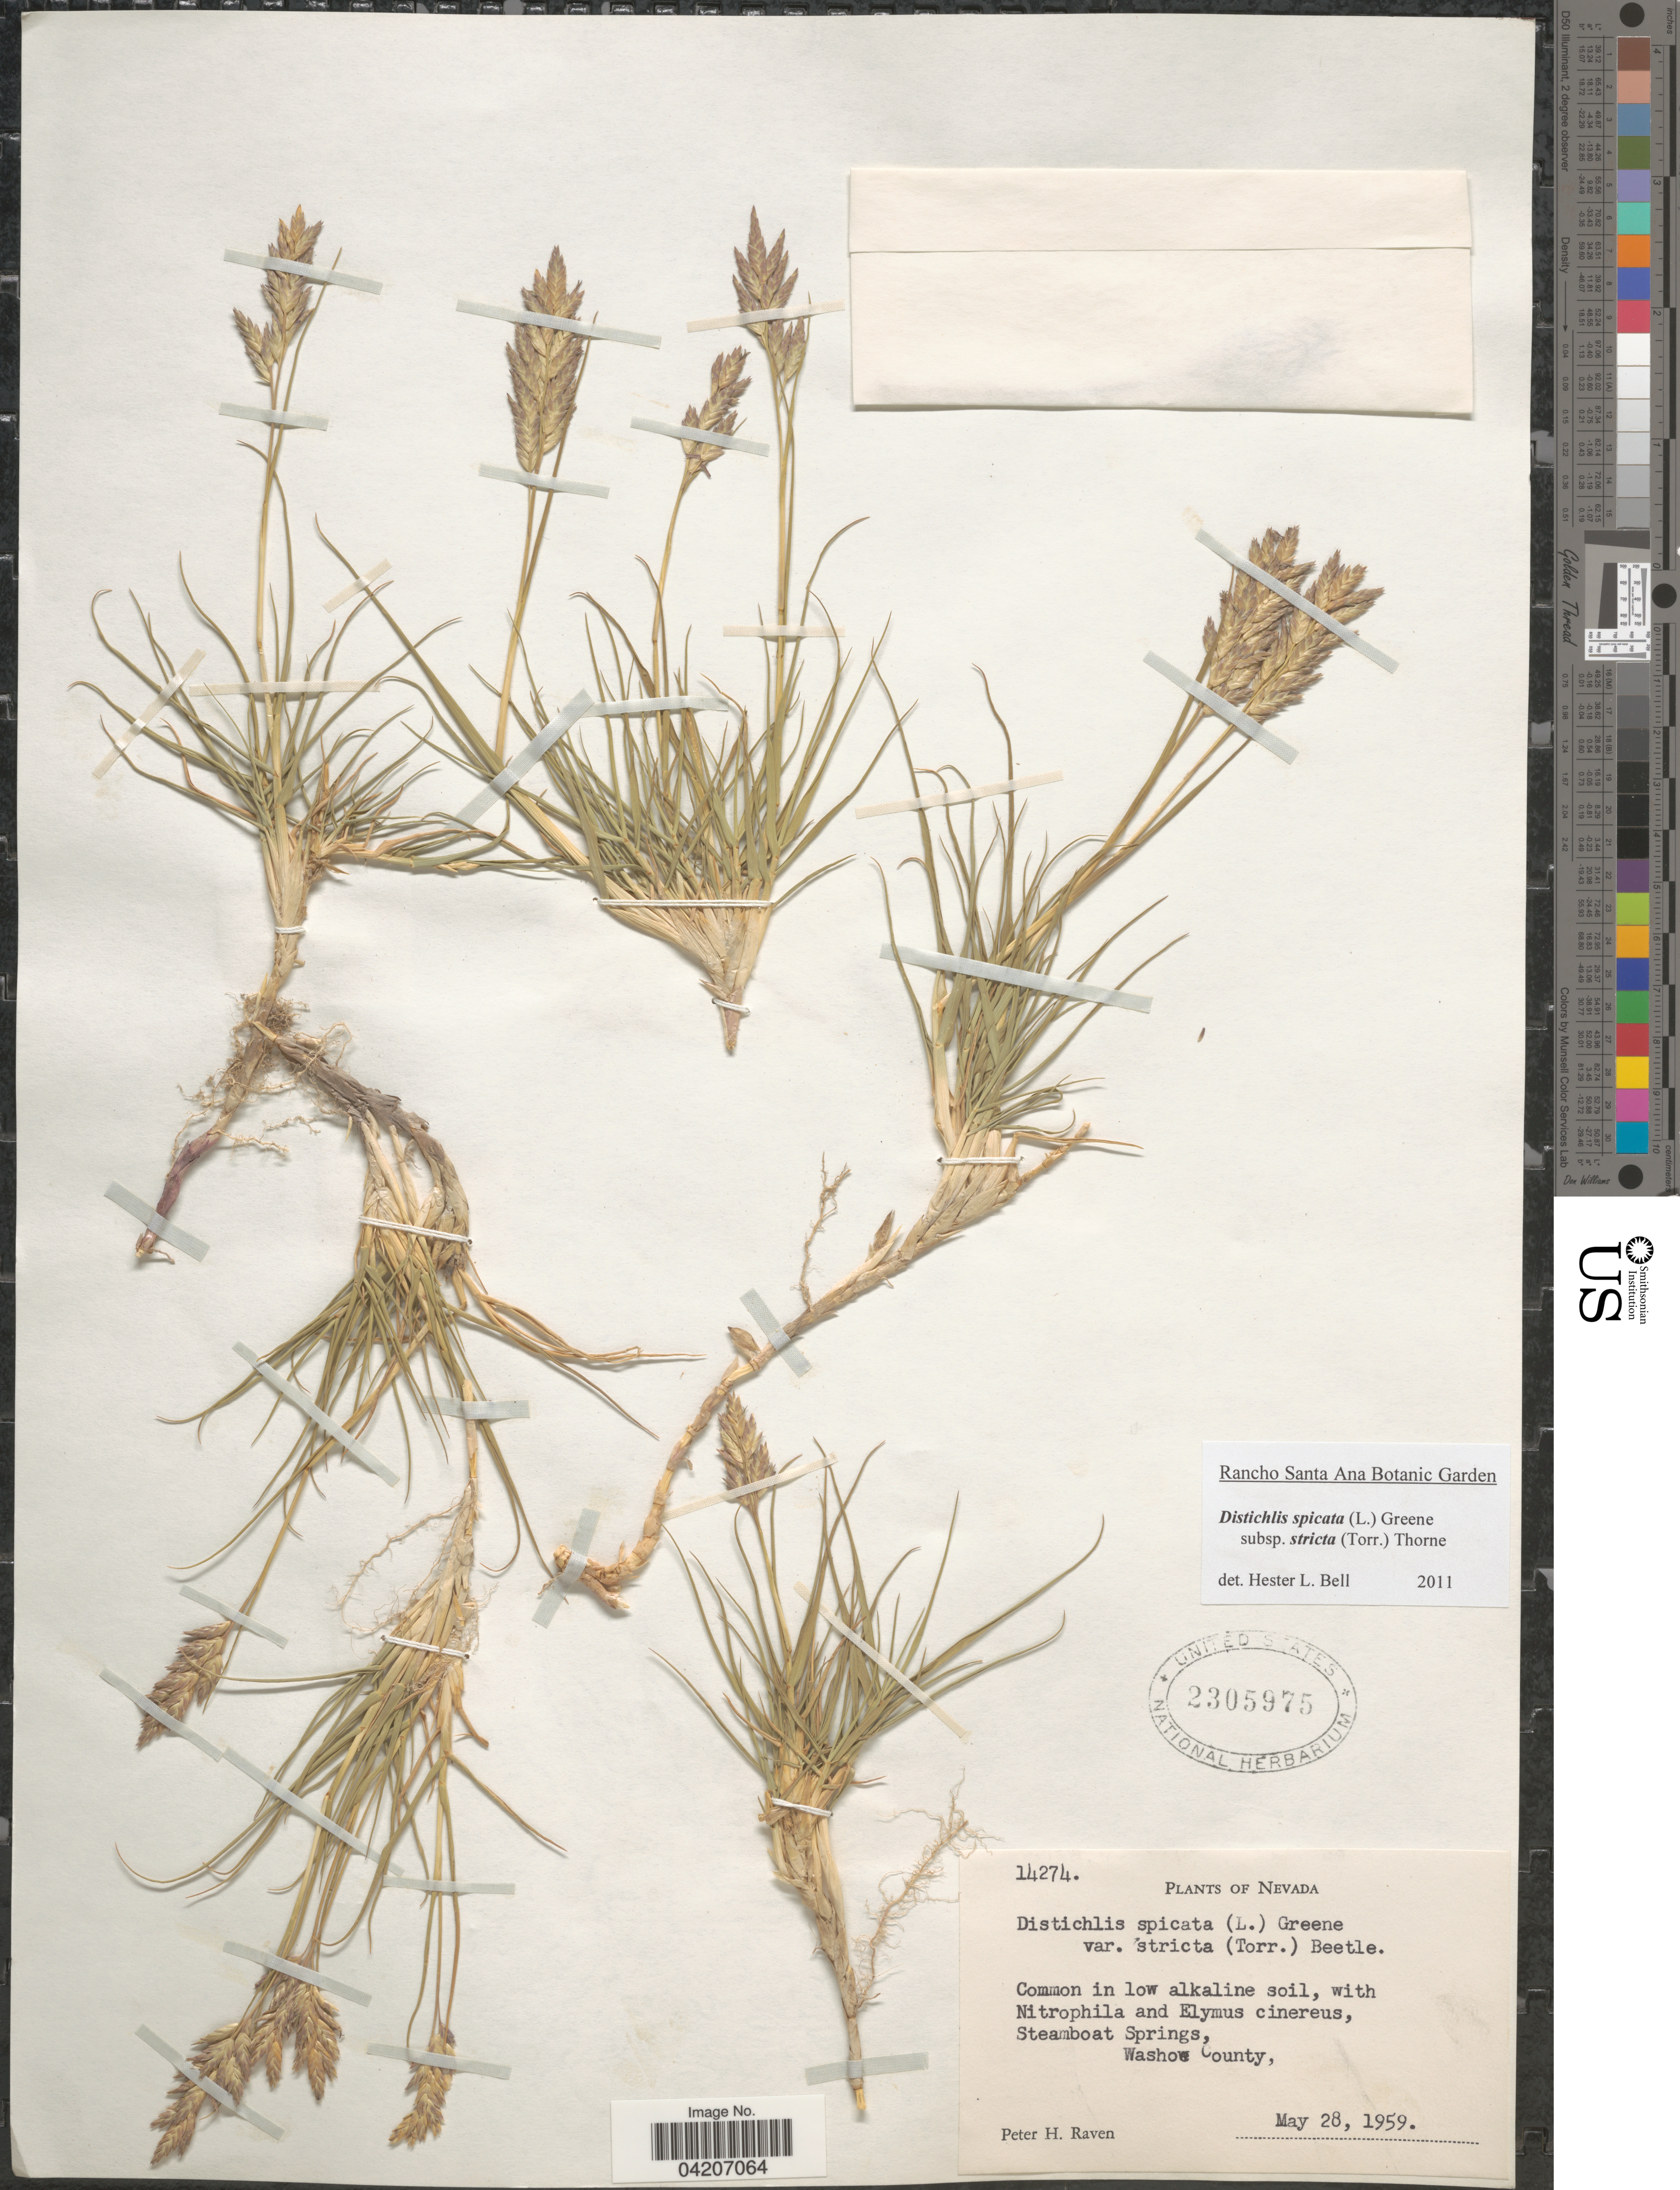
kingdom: Plantae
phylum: Tracheophyta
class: Liliopsida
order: Poales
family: Poaceae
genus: Distichlis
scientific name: Distichlis spicata subsp. stricta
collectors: P. Raven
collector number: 14274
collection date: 1959-05-28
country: United States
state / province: Nevada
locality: Steamboat Springs, Washoe County.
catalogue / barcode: US 2305975